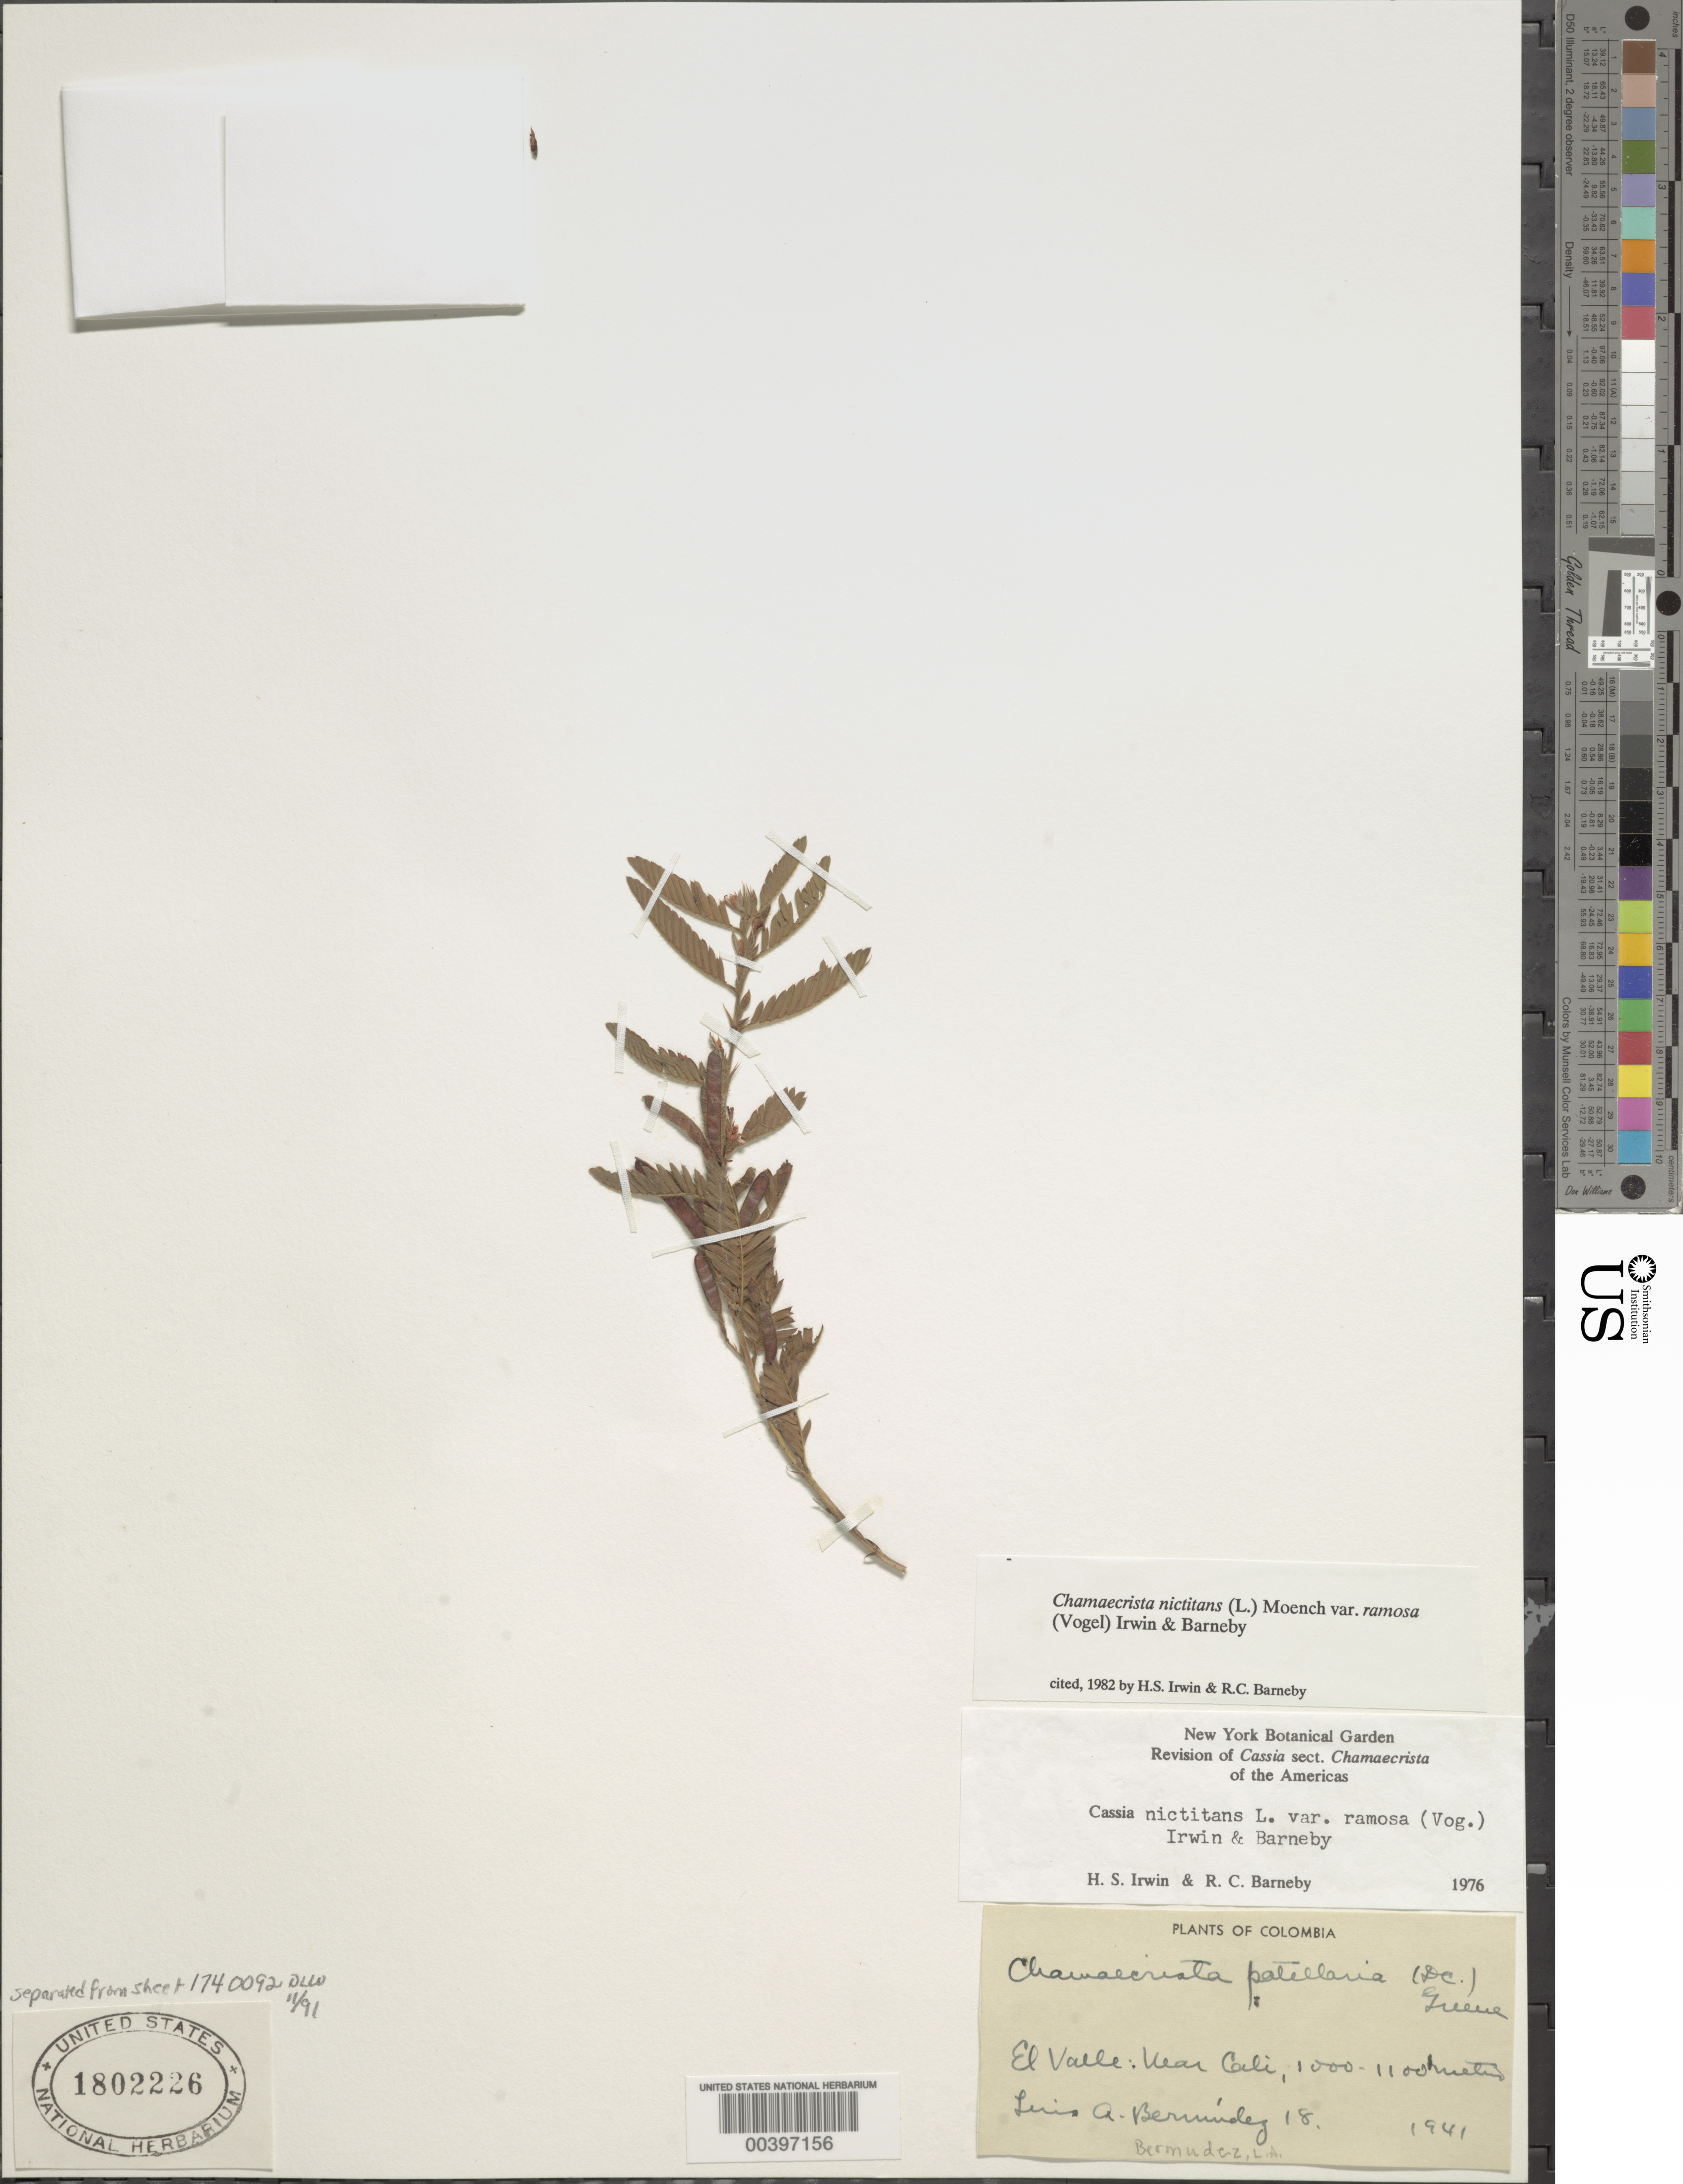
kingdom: Plantae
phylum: Tracheophyta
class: Magnoliopsida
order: Fabales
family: Fabaceae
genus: Chamaecrista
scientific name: Chamaecrista nictitans var. ramosa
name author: (Vogel) H.S. Irwin & Barneby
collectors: L. Bermudez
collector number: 18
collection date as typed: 1941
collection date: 1941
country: Colombia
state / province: Valle del Cauca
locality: Near Cali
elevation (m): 1000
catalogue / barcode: US 1802226